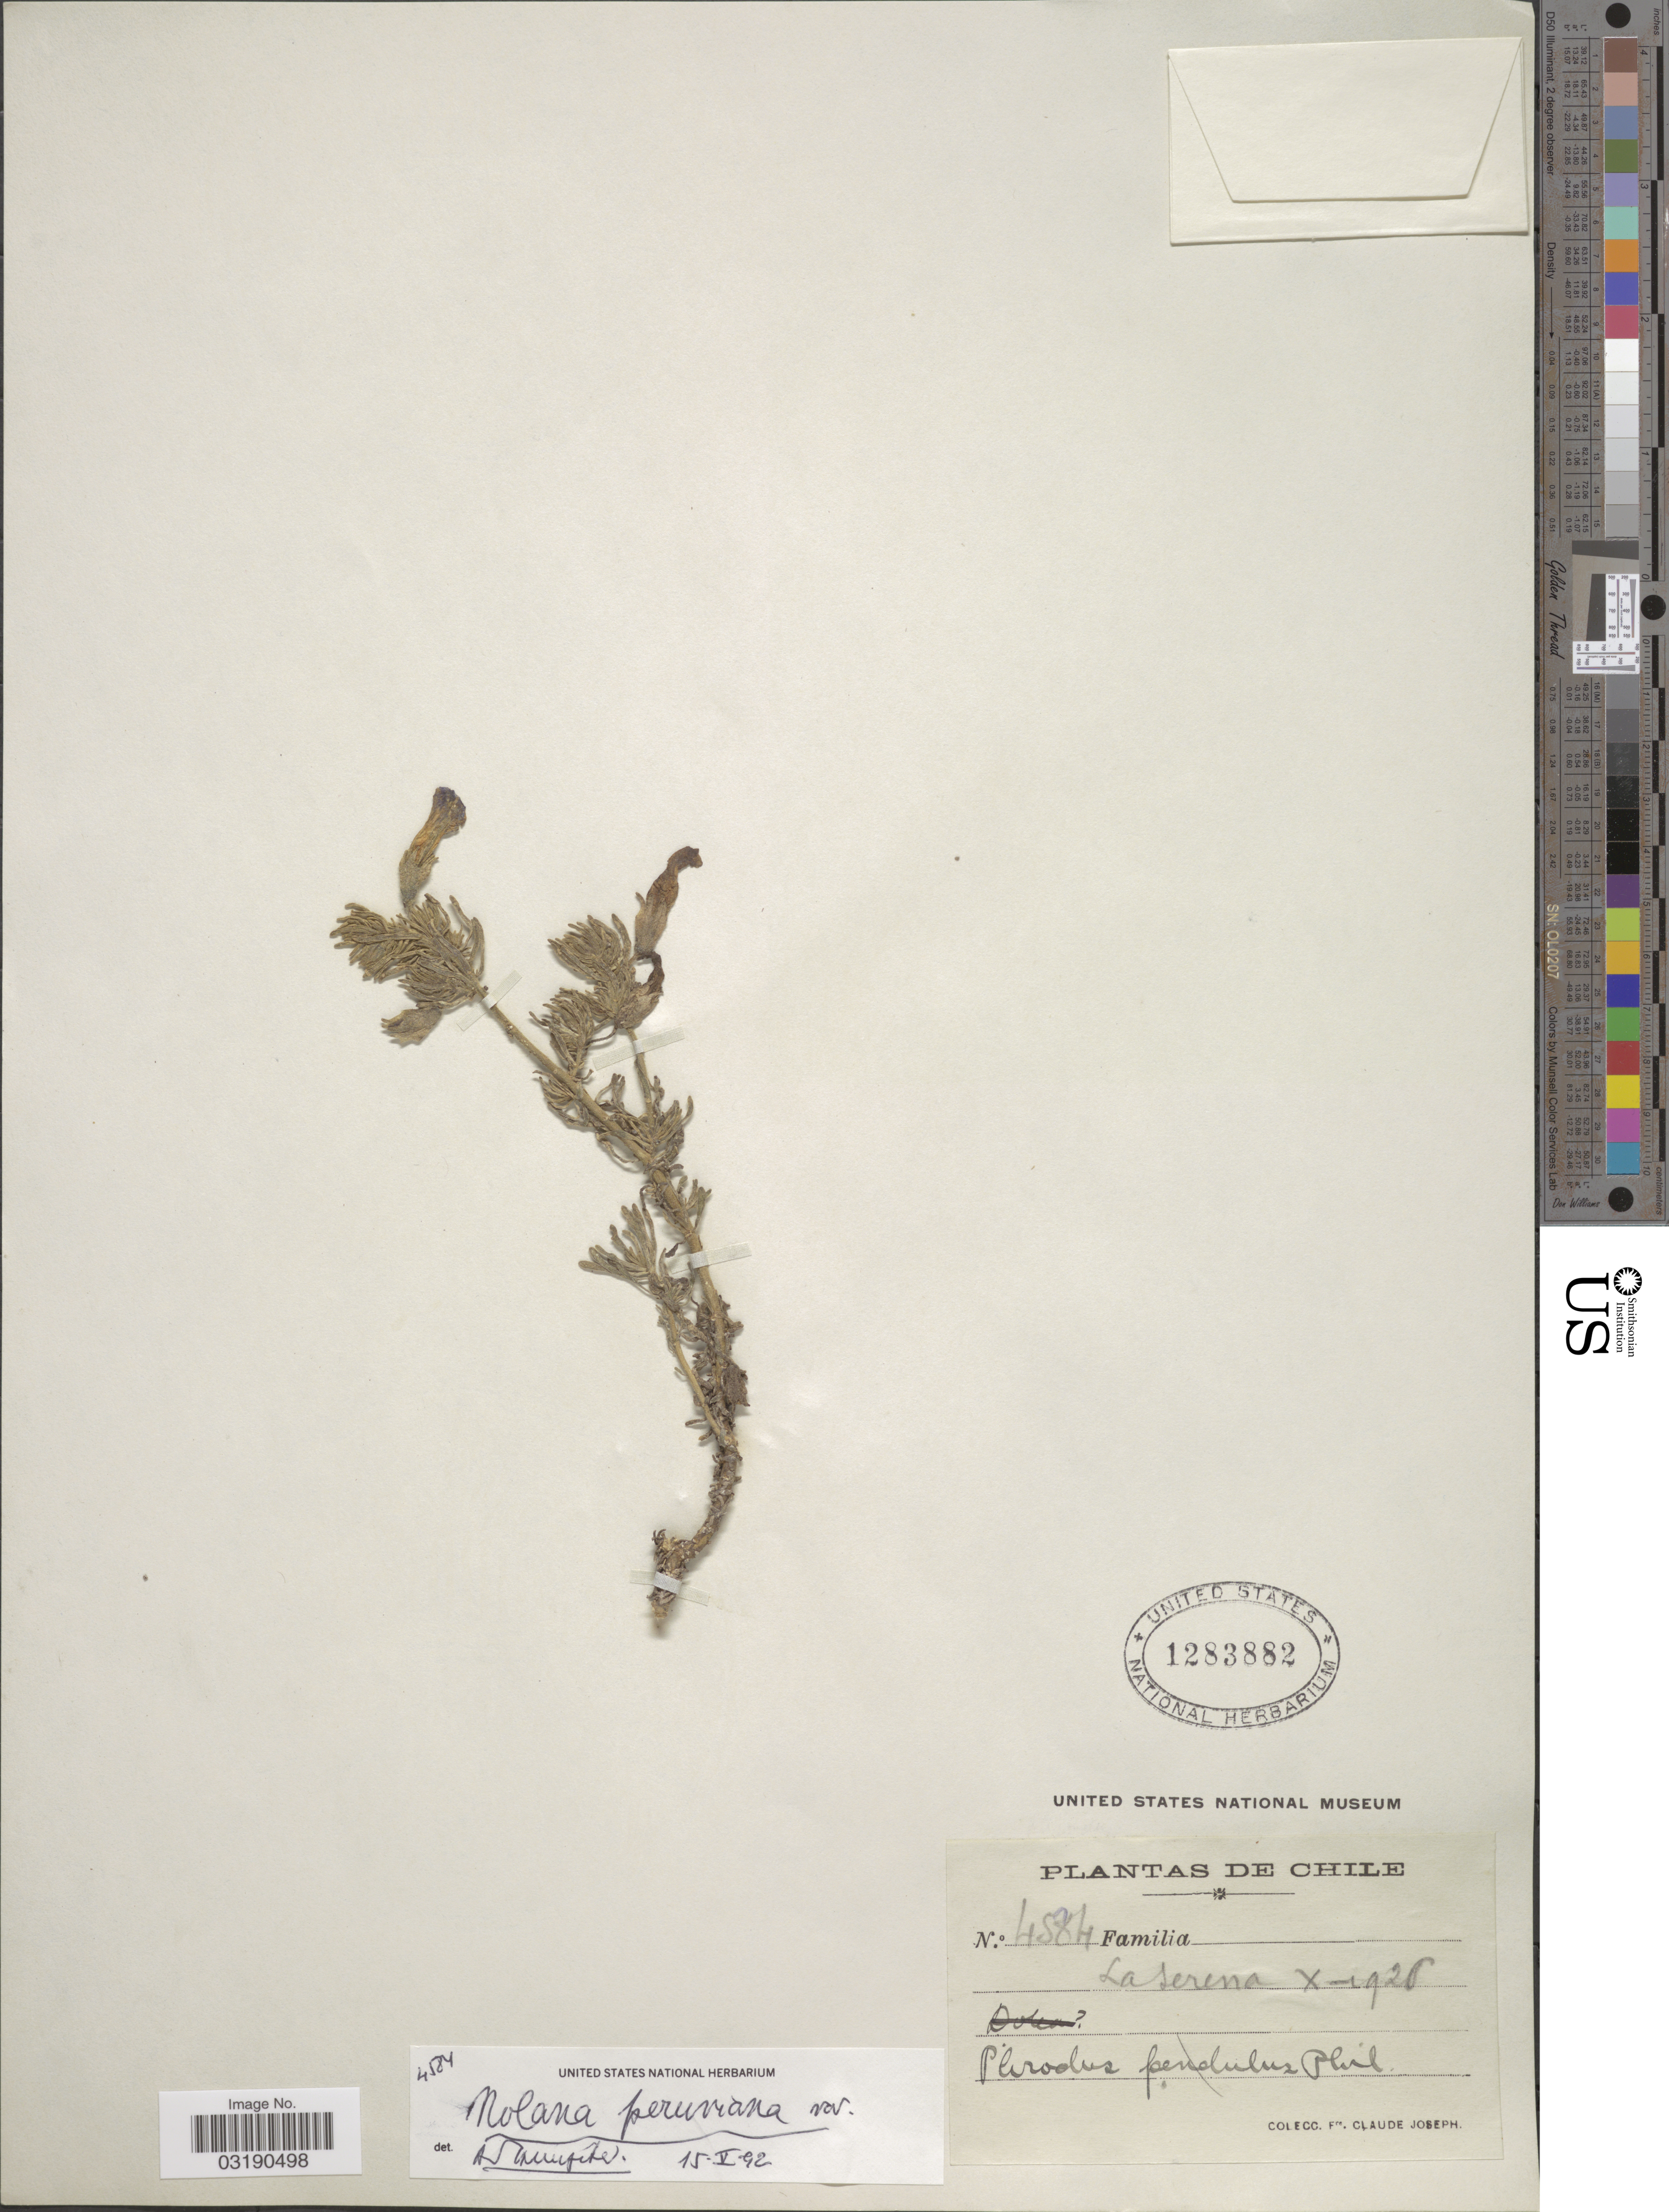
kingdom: Plantae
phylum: Tracheophyta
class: Magnoliopsida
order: Solanales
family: Solanaceae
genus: Nolana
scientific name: Nolana coelestis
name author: (Lindl.) Miers ex Dunal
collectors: Bro. Claude-Joseph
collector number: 4584*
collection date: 1926-10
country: Chile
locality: Laserena.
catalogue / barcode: US 1283882